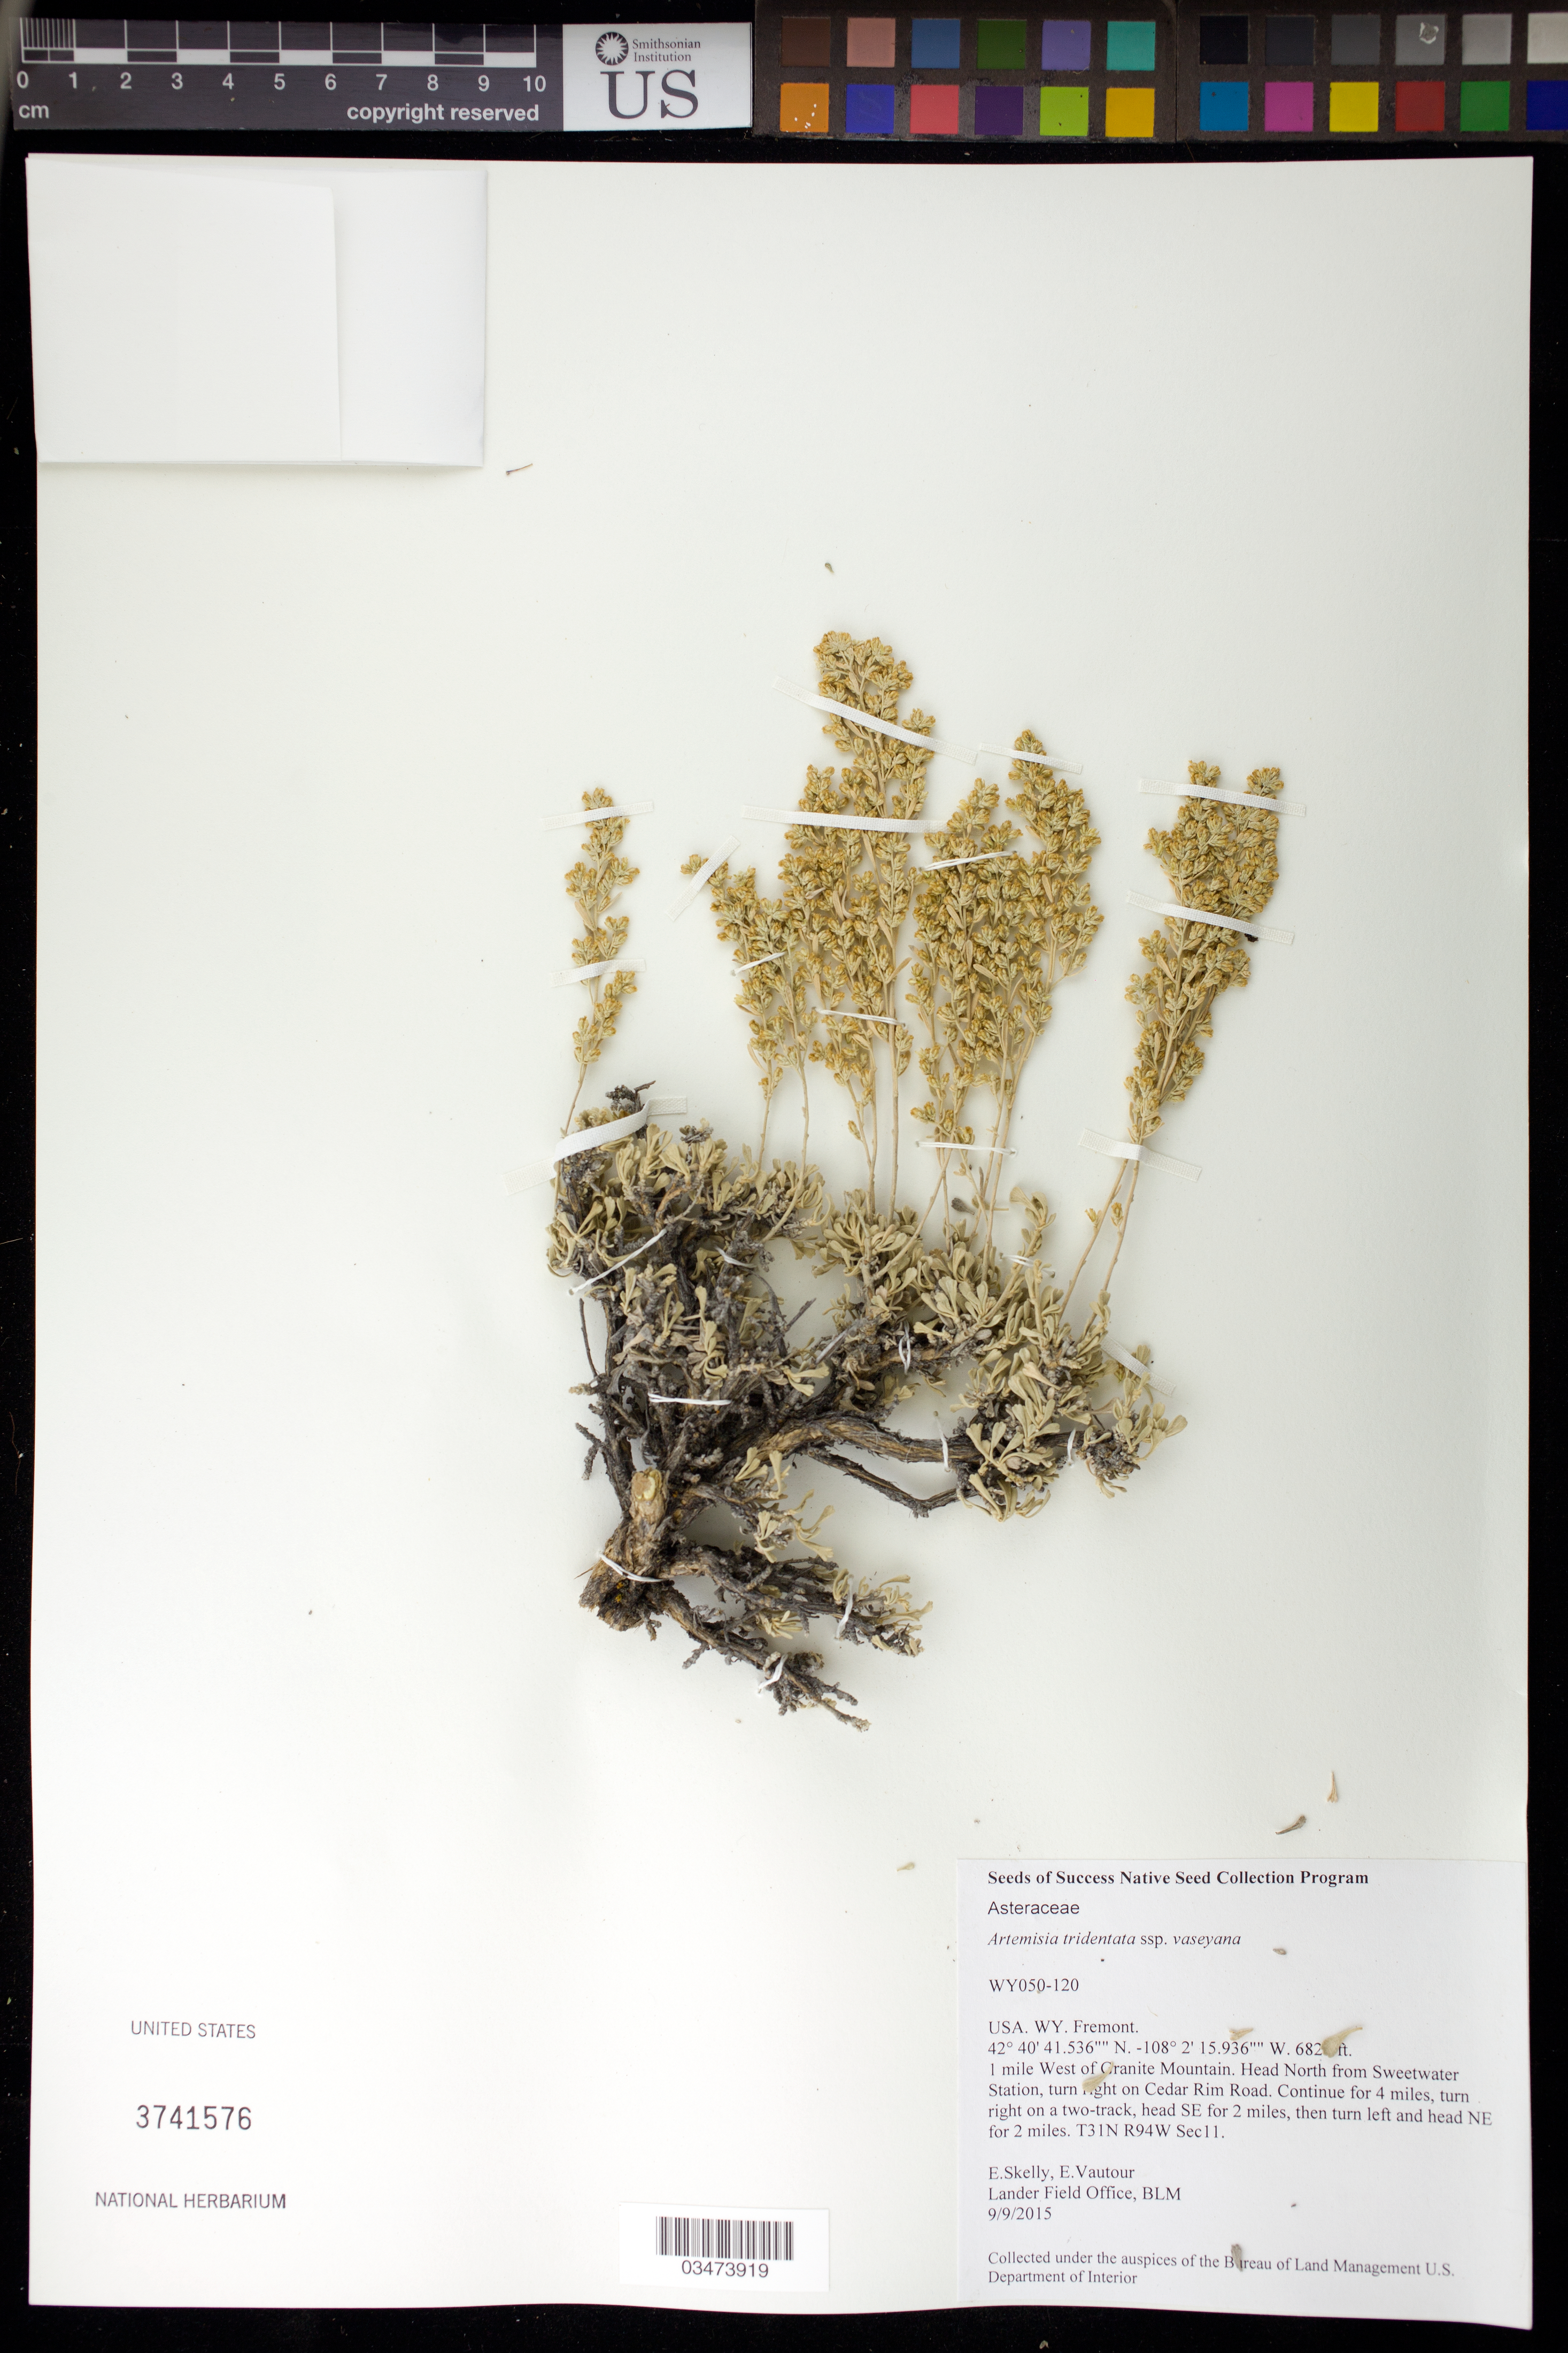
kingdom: Plantae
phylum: Tracheophyta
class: Magnoliopsida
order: Asterales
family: Asteraceae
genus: Artemisia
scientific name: Artemisia tridentata subsp. vaseyana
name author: (Rydb.) Beetle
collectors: E. Skelly & E. Vautour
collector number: WY050-120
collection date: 2015-09-09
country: United States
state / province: Wyoming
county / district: Fremont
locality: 1 mile W of Granite Mt. N from Sweetwater Station, 4 miles on Cedar Rim Rd.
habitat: sagebrush steppe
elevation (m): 2080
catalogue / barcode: US 3741576